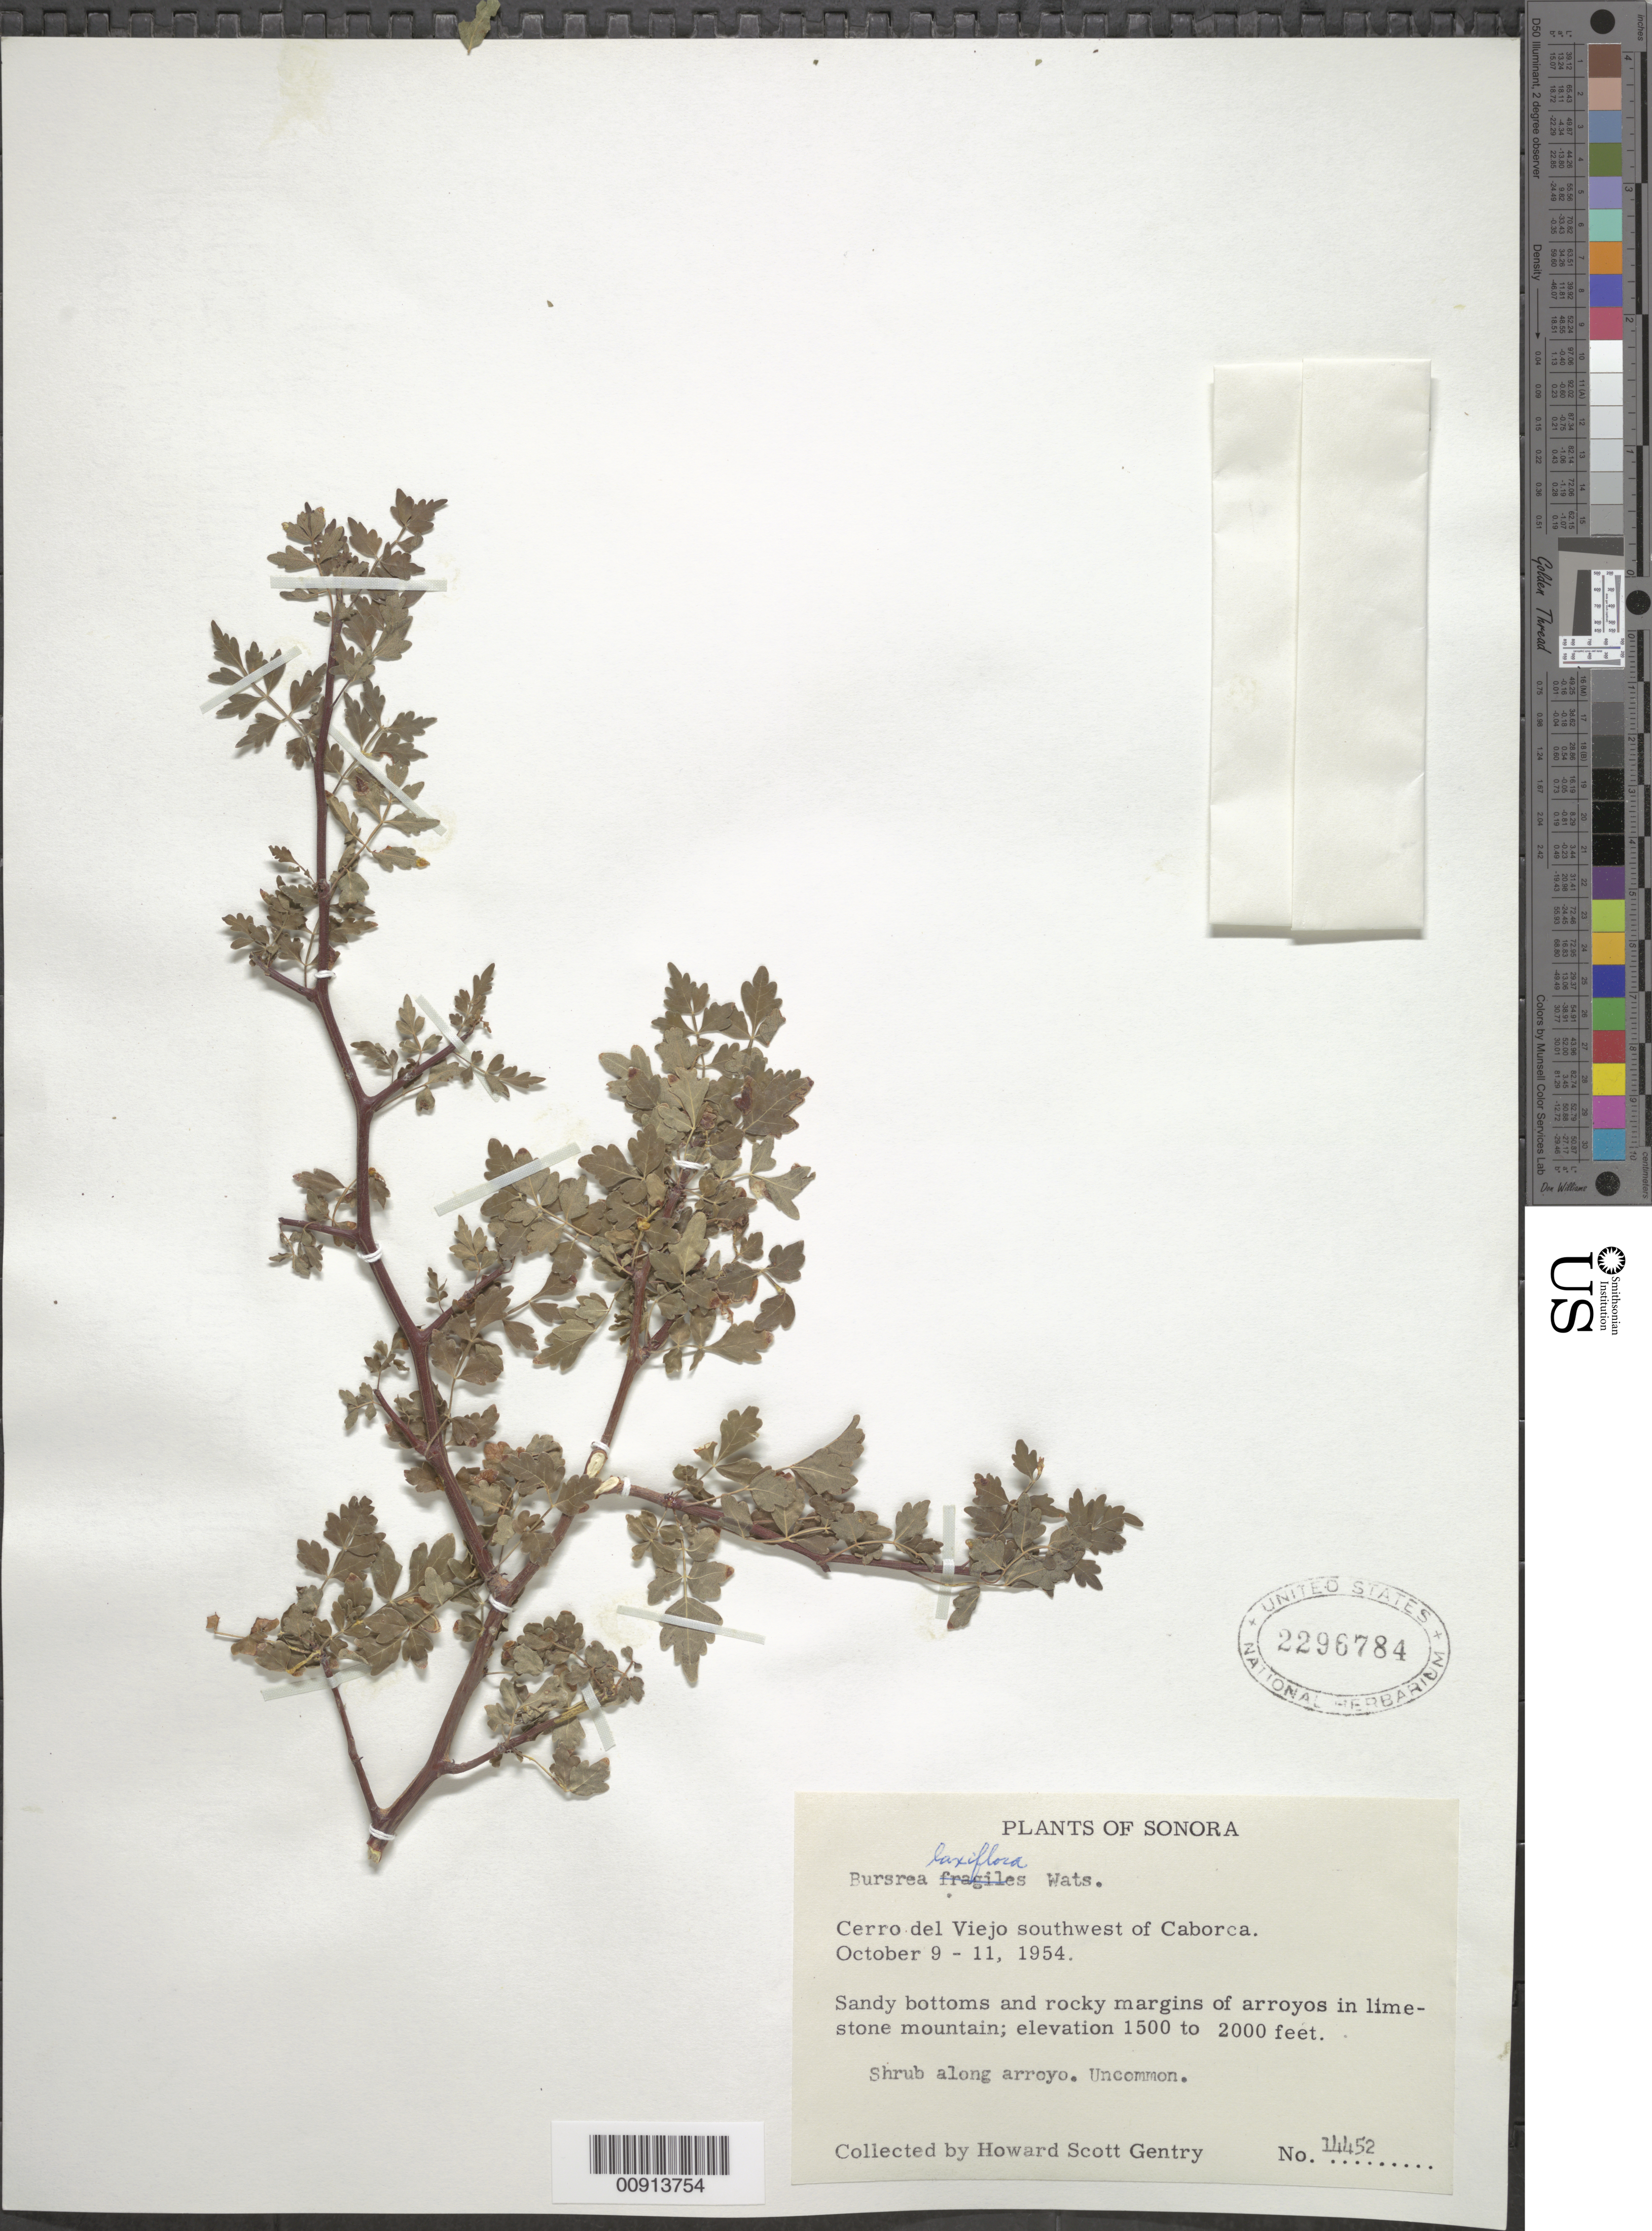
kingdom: Plantae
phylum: Tracheophyta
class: Magnoliopsida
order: Sapindales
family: Burseraceae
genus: Bursera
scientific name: Bursera laxiflora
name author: S. Watson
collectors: H. S. Gentry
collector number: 14452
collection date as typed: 09 Oct 1954 to 11 Oct 1954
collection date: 1954-10-09/1954-10-11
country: Mexico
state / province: Sonora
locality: Cerro del Viejo southwest of Caborca.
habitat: Along arroyo. Sandy bottoms and rocky margins of arroyos in limestone mountain.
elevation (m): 457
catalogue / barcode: US 2296784